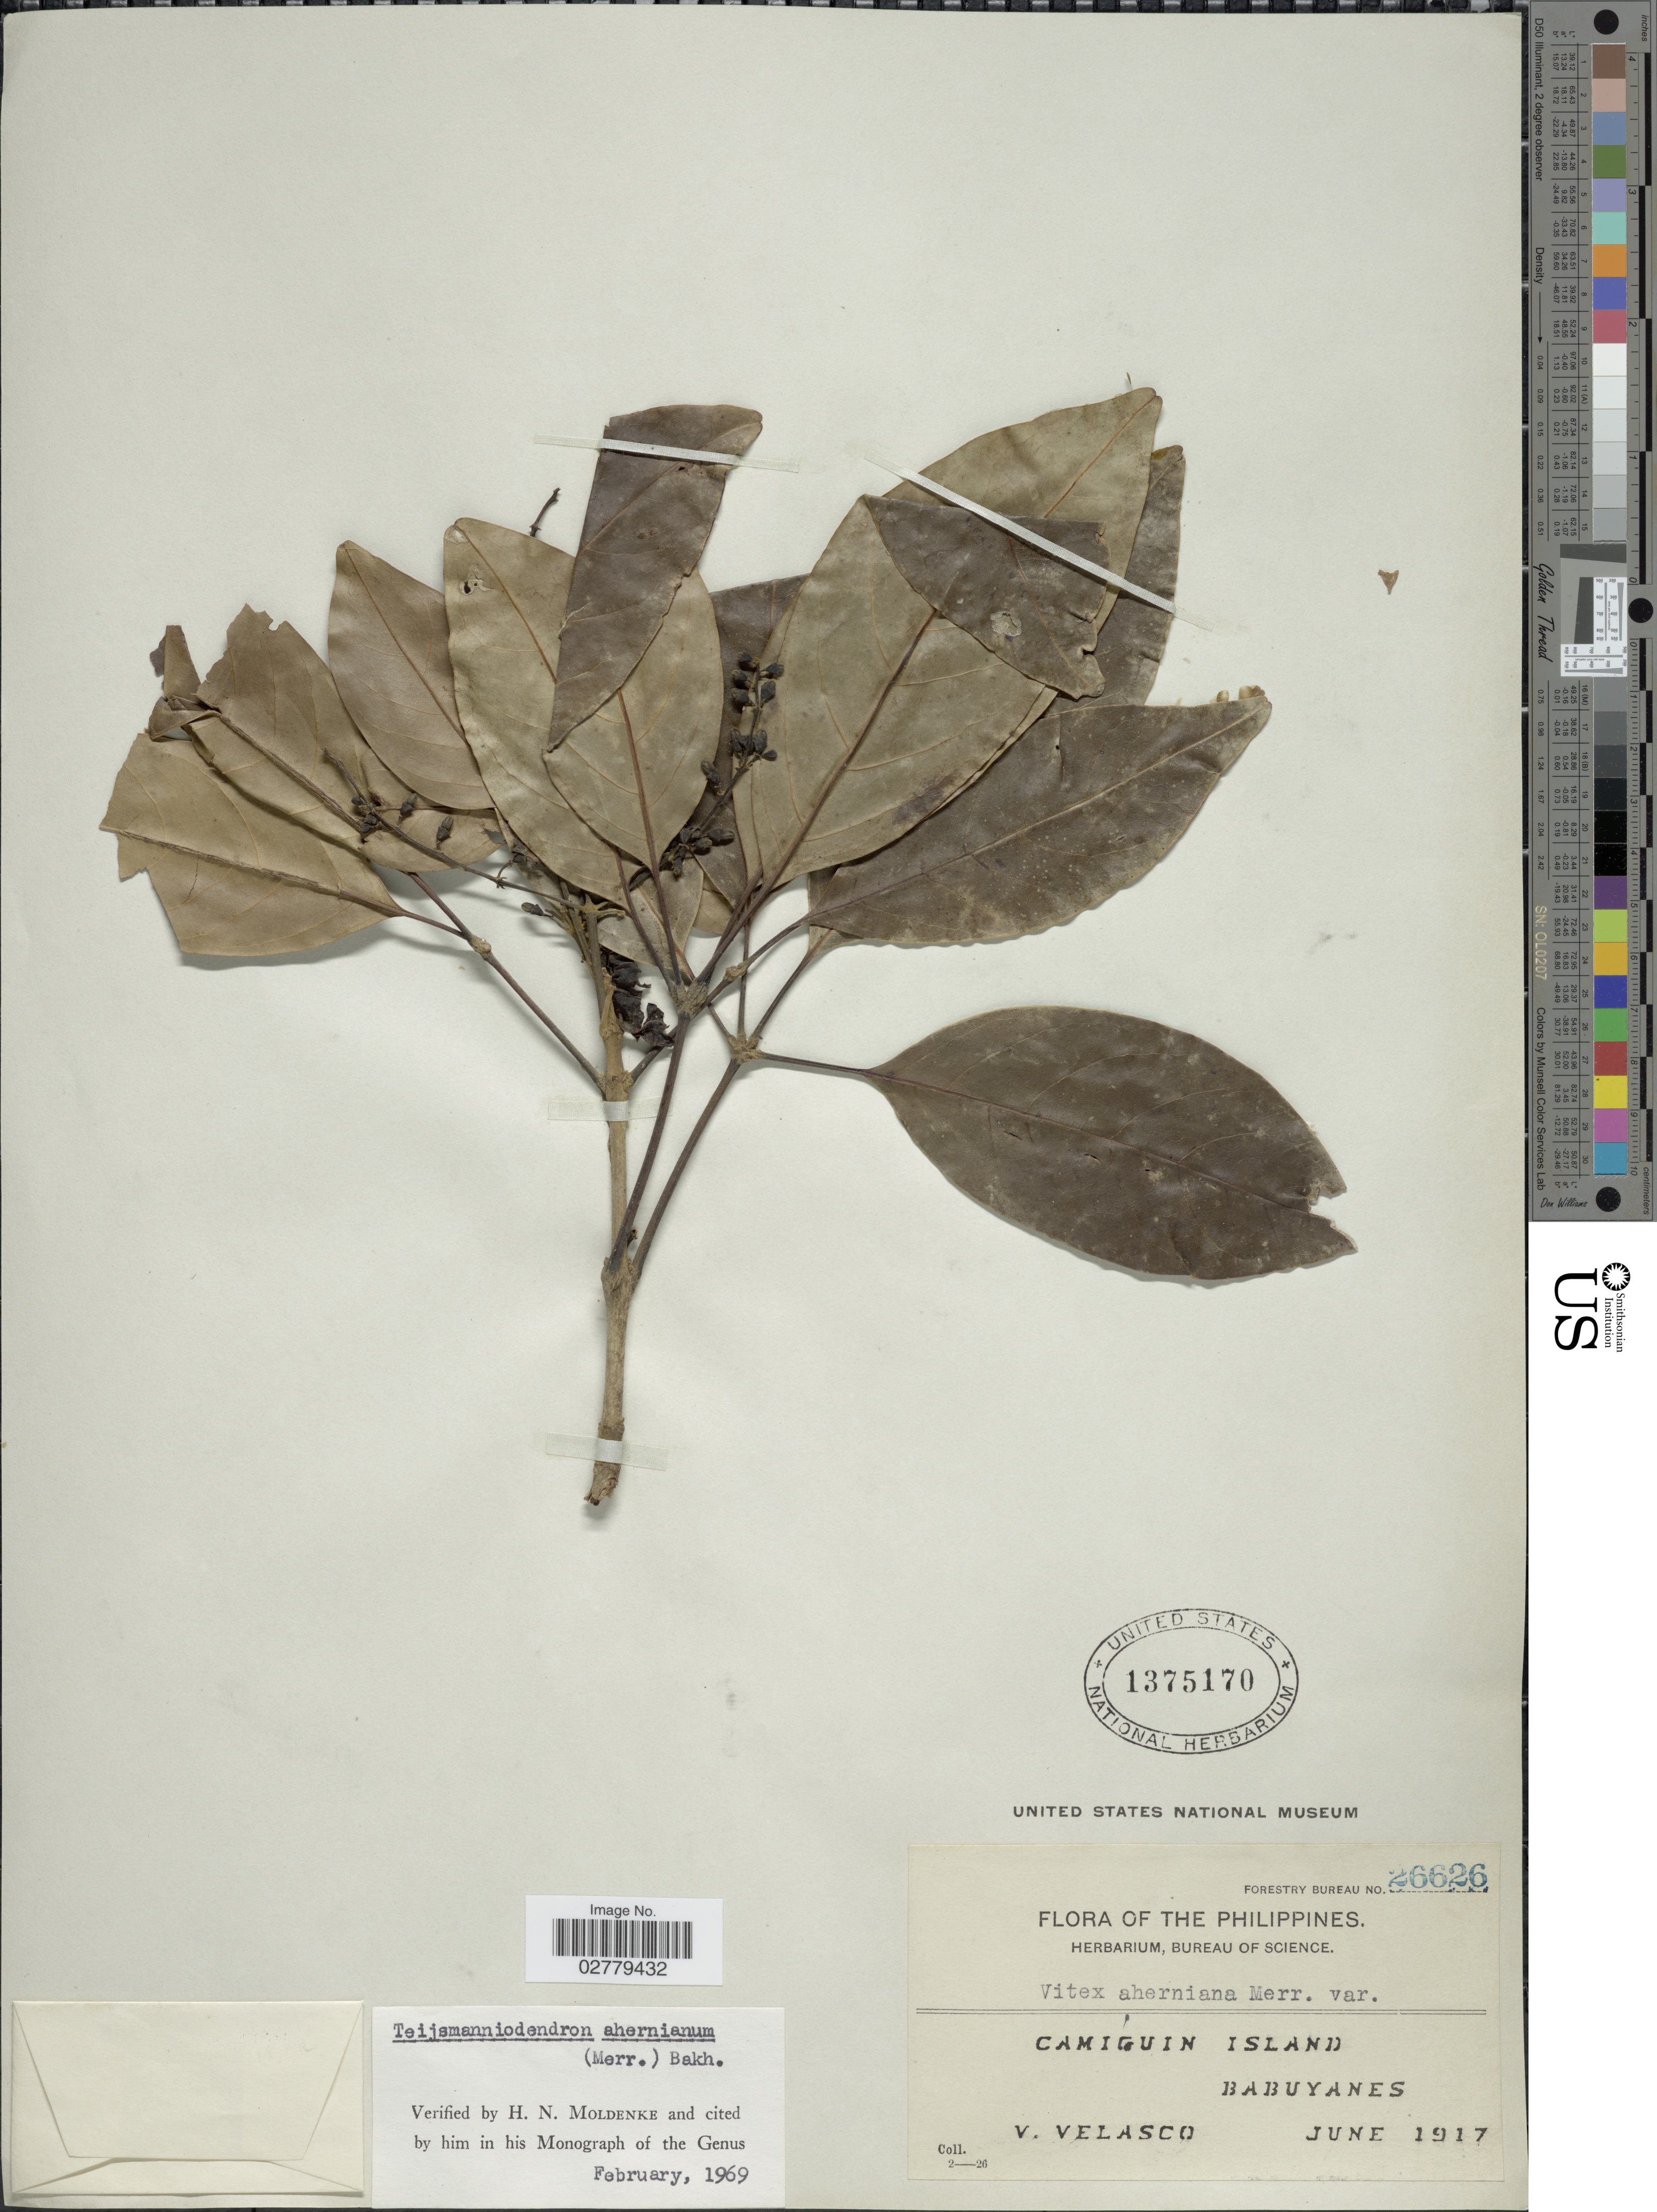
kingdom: Plantae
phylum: Tracheophyta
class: Magnoliopsida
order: Lamiales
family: Lamiaceae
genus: Teijsmanniodendron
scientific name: Teijsmanniodendron ahernianum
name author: (Merr.) Bakh.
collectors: V. Velasco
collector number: Forestry Bureau 26626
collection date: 1917-06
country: Philippines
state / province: Northern Mindanao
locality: Camiguin Island. Babuyanes.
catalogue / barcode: US 1375170